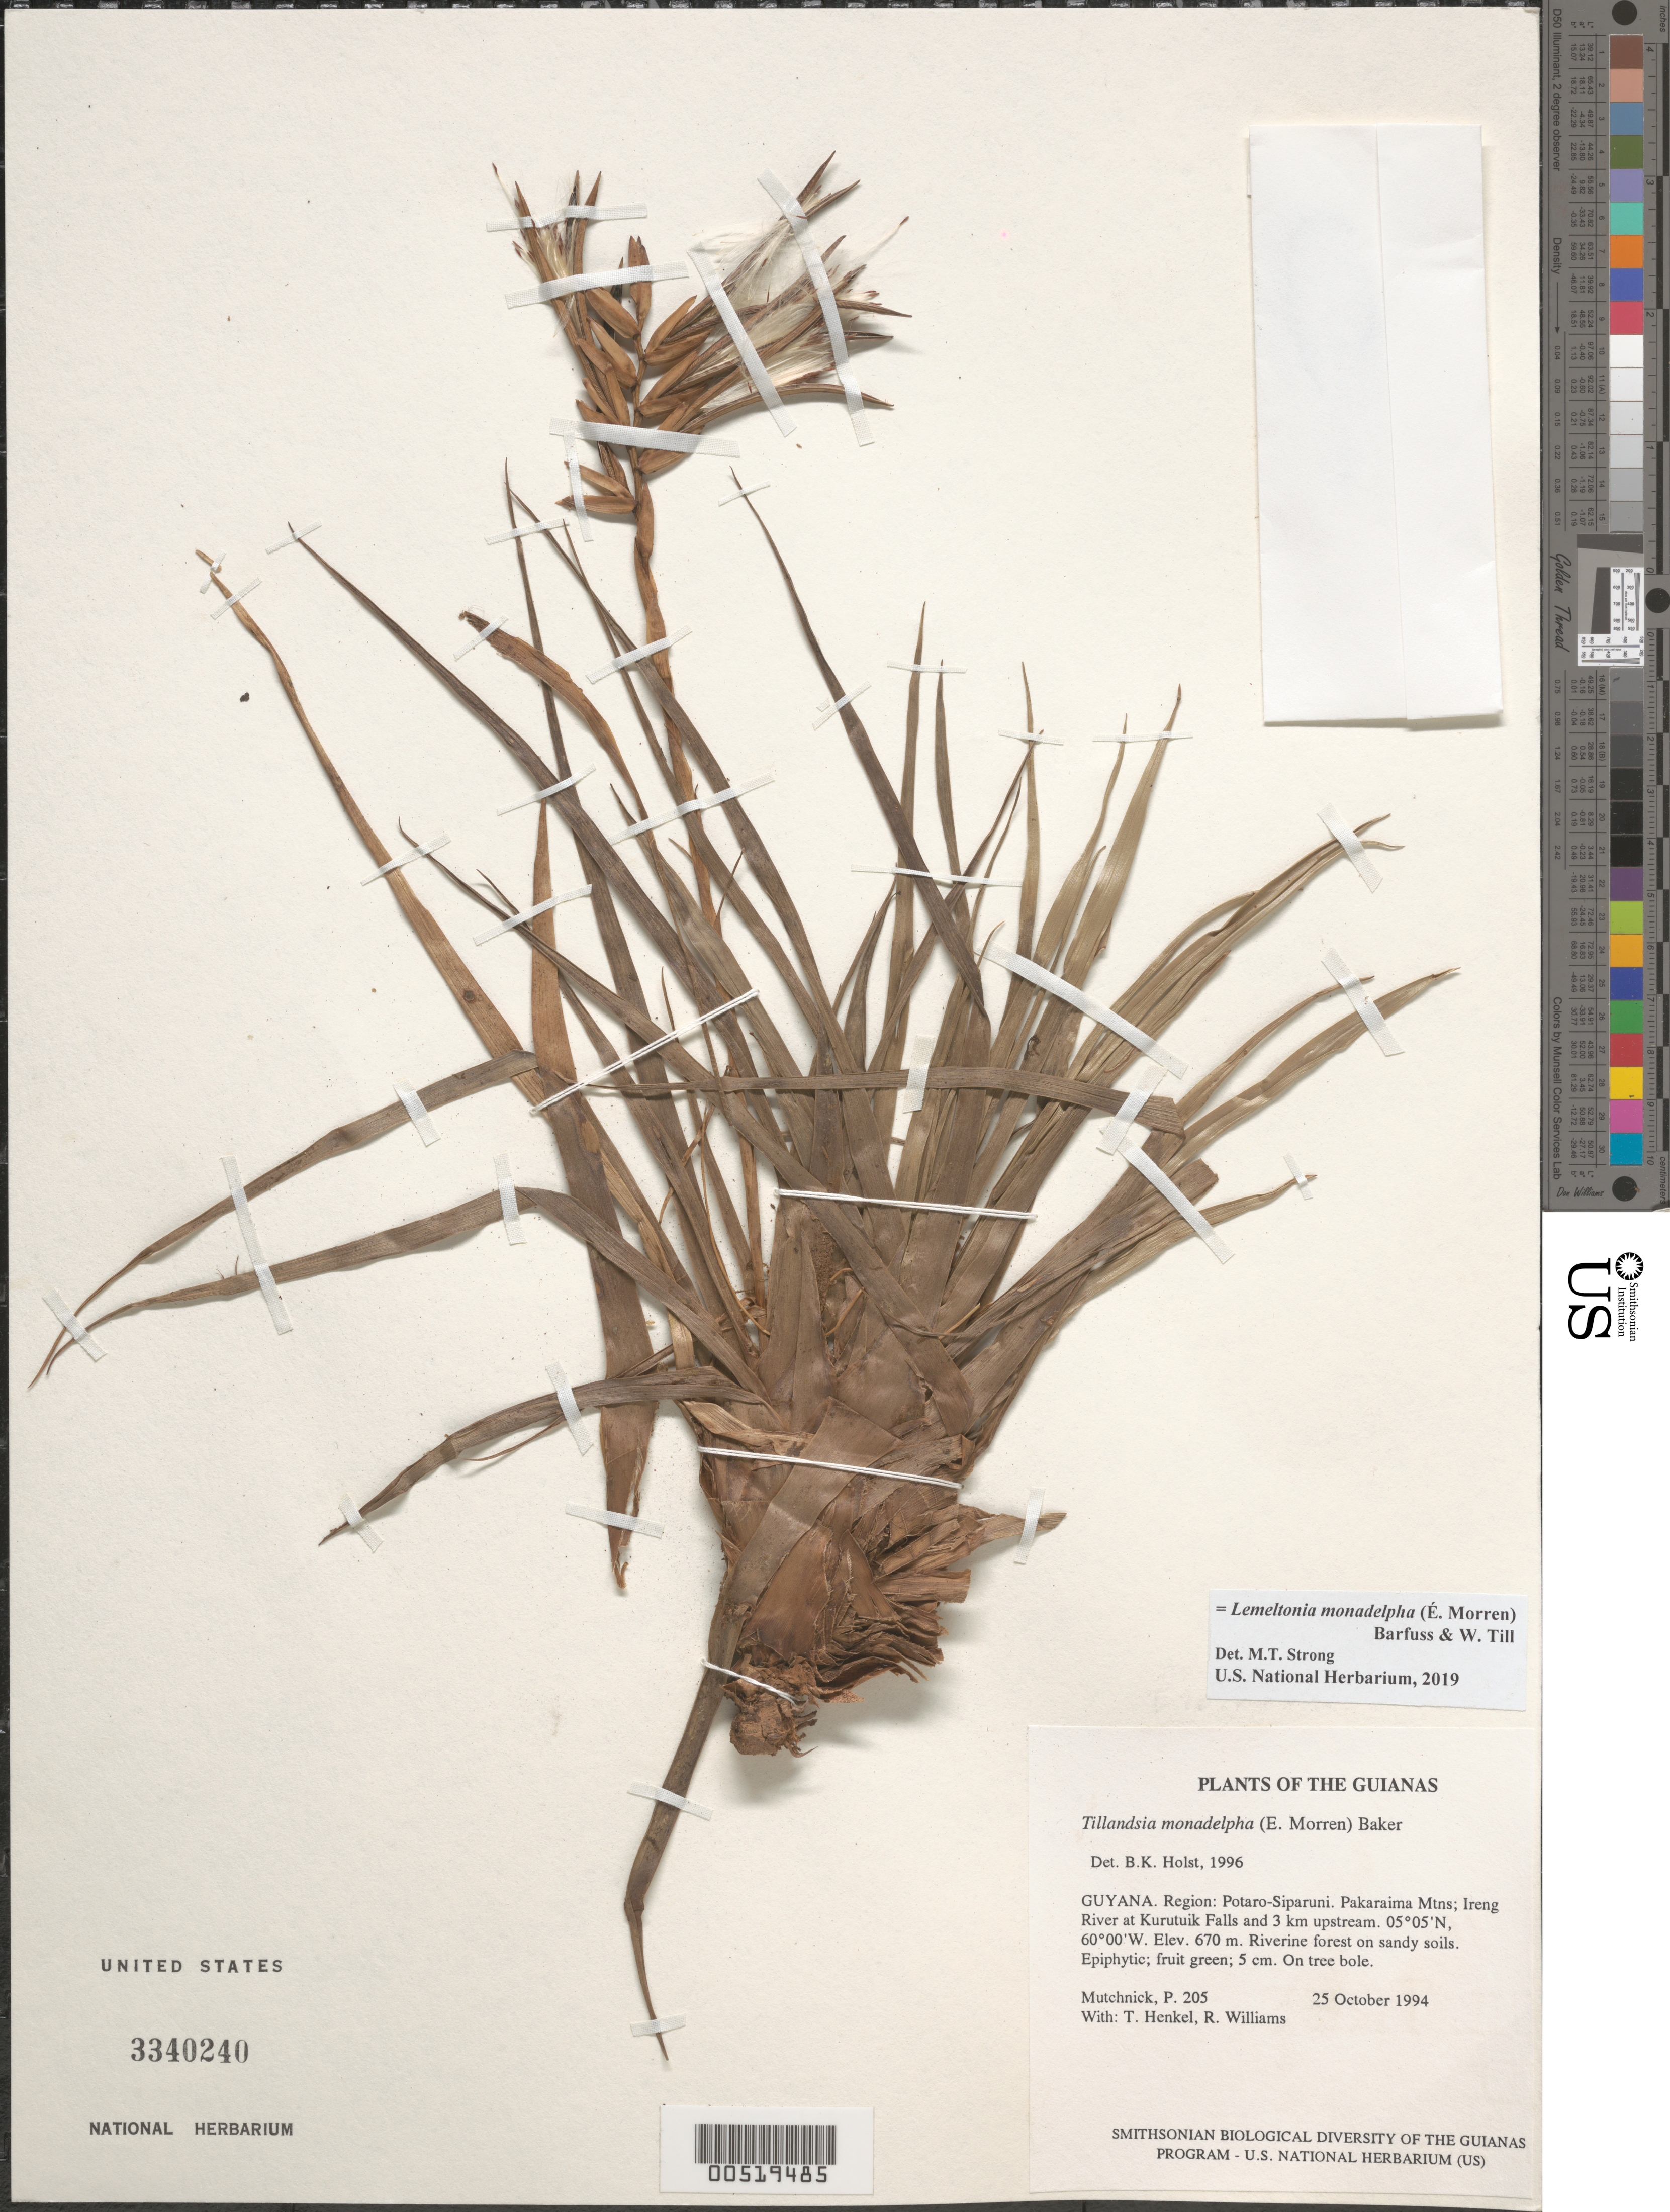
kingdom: Plantae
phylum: Tracheophyta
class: Liliopsida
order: Poales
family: Bromeliaceae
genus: Lemeltonia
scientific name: Lemeltonia monadelpha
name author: (É. Morren) Barfuss & W. Till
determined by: Strong, M. T., (US), Smithsonian Institution - National Museum of Natural History (UNITED STATES)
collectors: P. Mutchnick, T. Henkel & R. Williams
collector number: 205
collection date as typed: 25 October 1994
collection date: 1994-10-25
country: Guyana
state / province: Potaro-Siparuni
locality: Pakaraima Mtns; Ireng River at Kurutuik Falls and 3 km upstream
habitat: Riverine forest on sandy soils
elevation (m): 670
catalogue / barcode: US 3340240